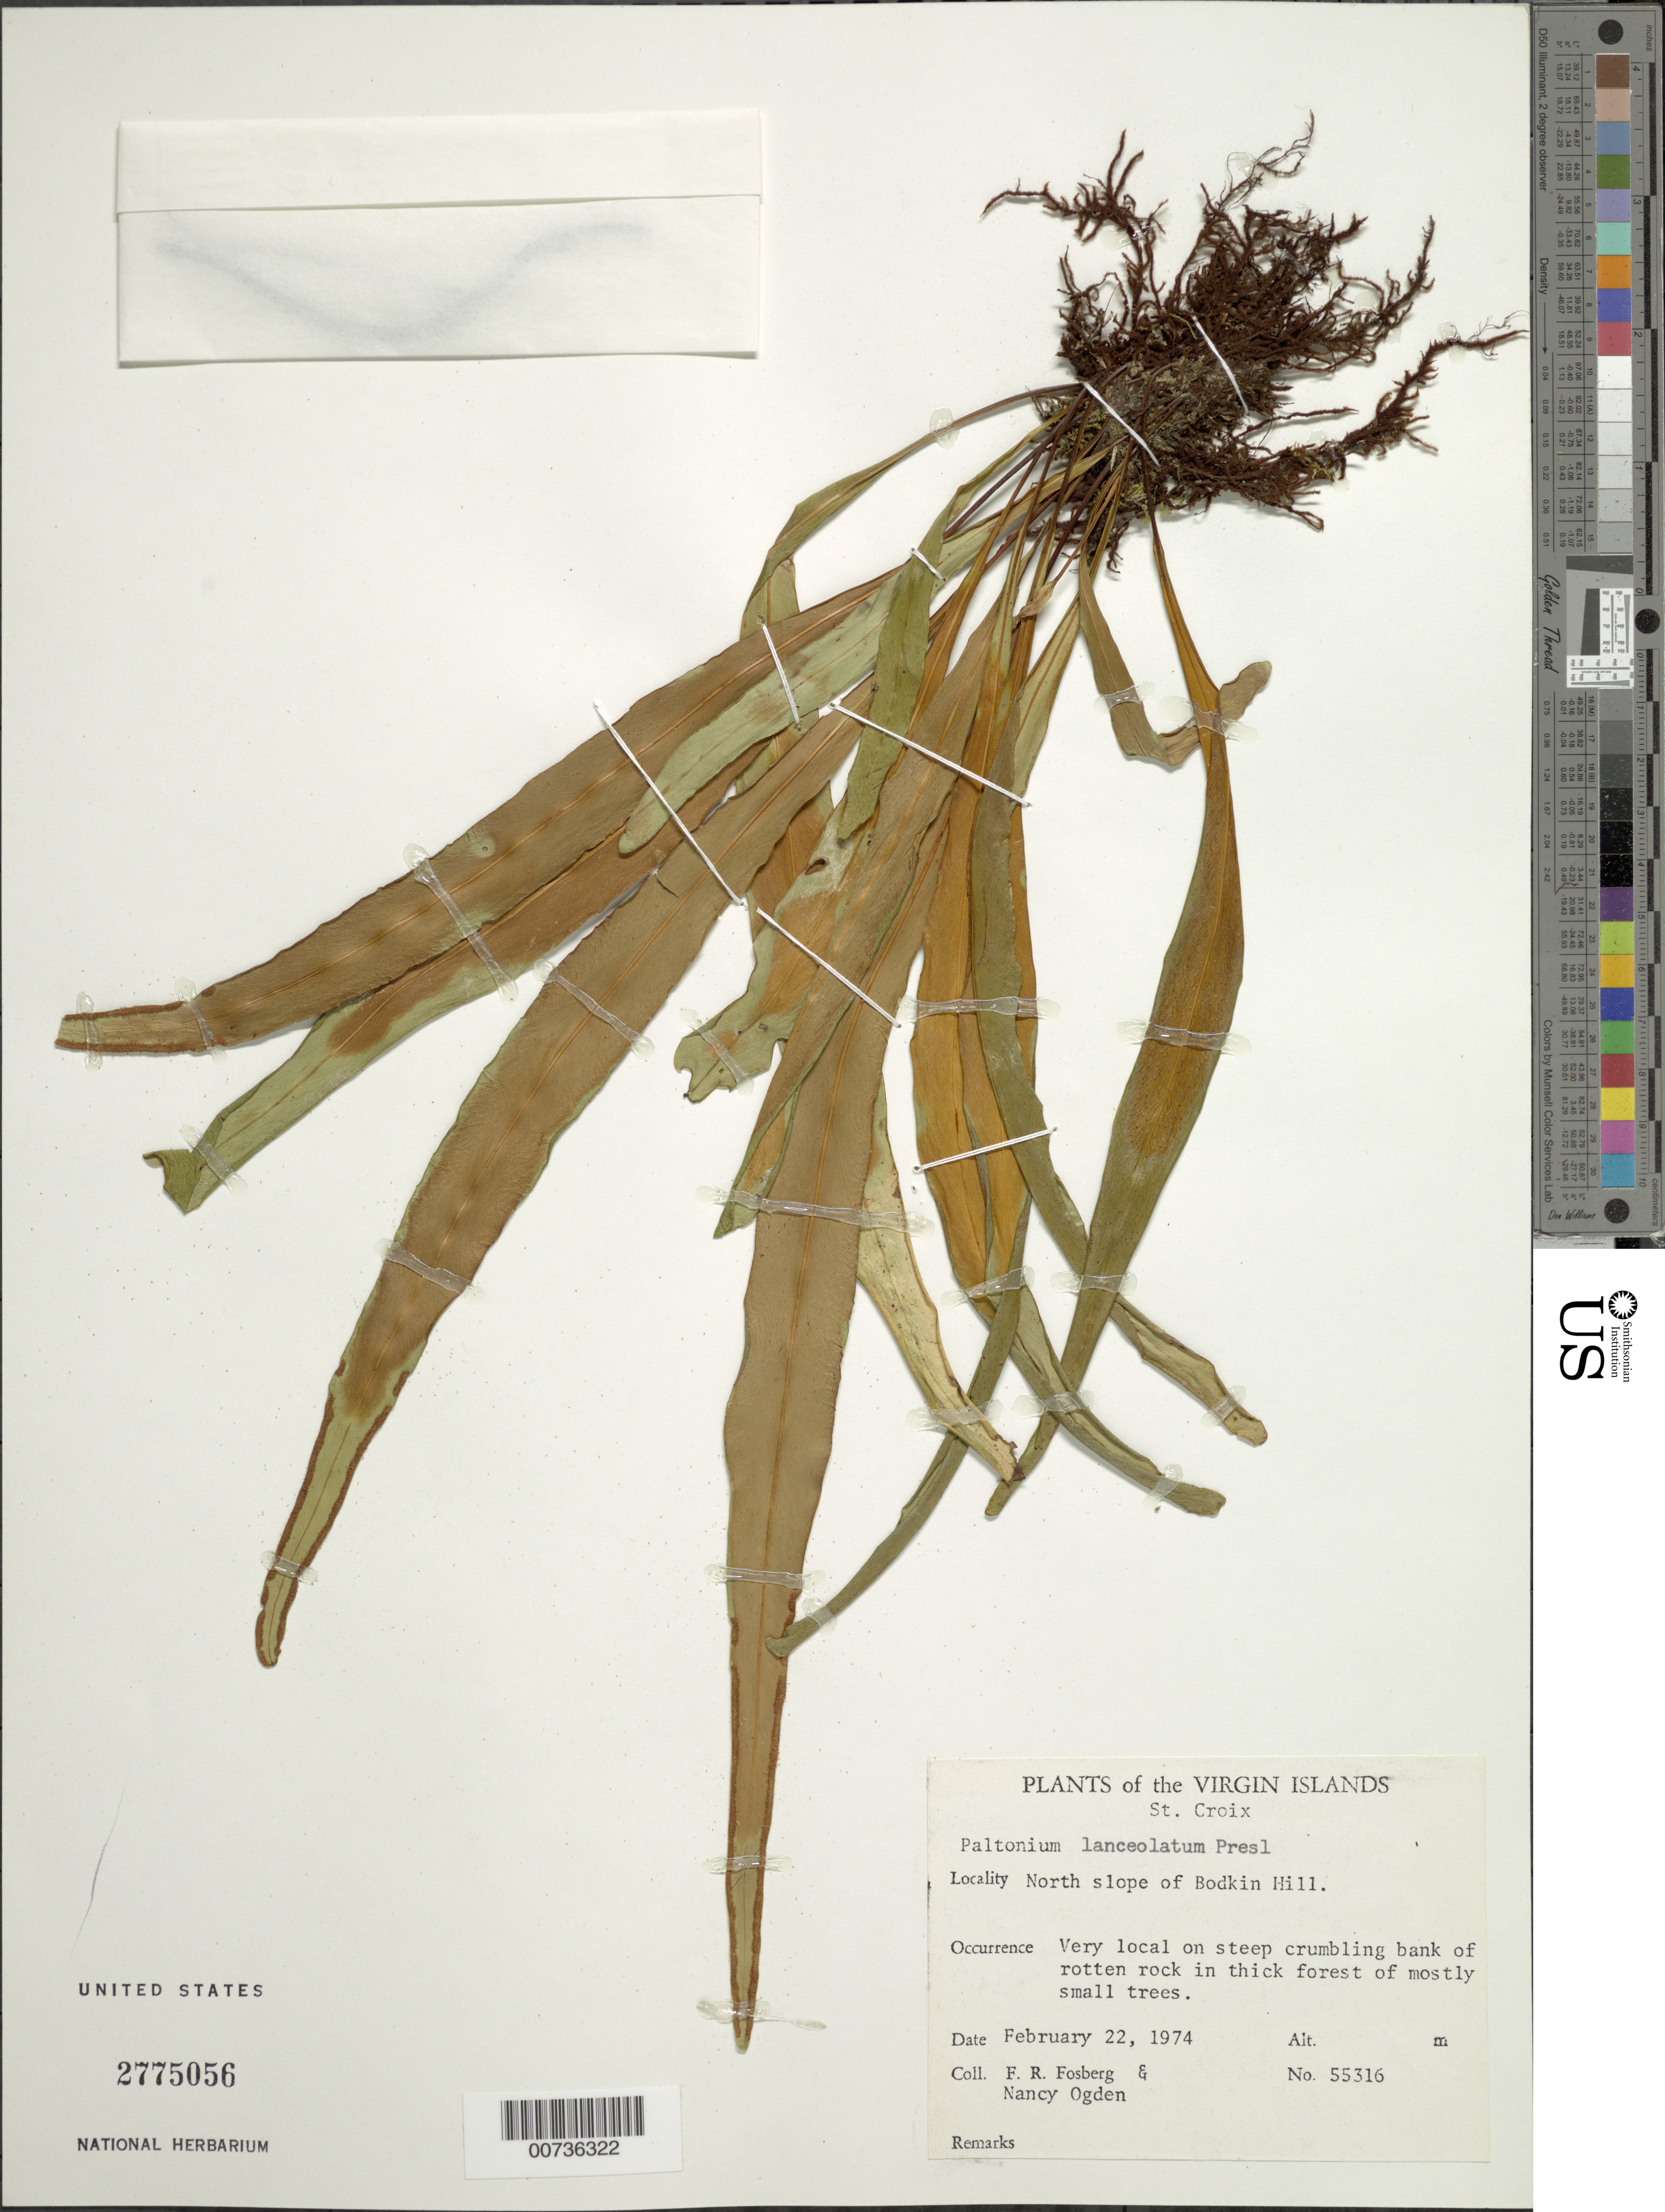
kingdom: Plantae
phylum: Tracheophyta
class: Polypodiopsida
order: Polypodiales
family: Polypodiaceae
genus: Pleopeltis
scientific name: Pleopeltis marginata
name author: A.R. Sm. & Tejero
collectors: F. R. Fosberg & N. Ogden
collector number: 55316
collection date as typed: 22 Feb 1974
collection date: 1974-02-22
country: U.S. Virgin Islands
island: St. Croix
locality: North slope of Bodkin Hill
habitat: Very local on steep crumbling bank of rotten rock in thick forest of mostly small trees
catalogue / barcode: US 2775056